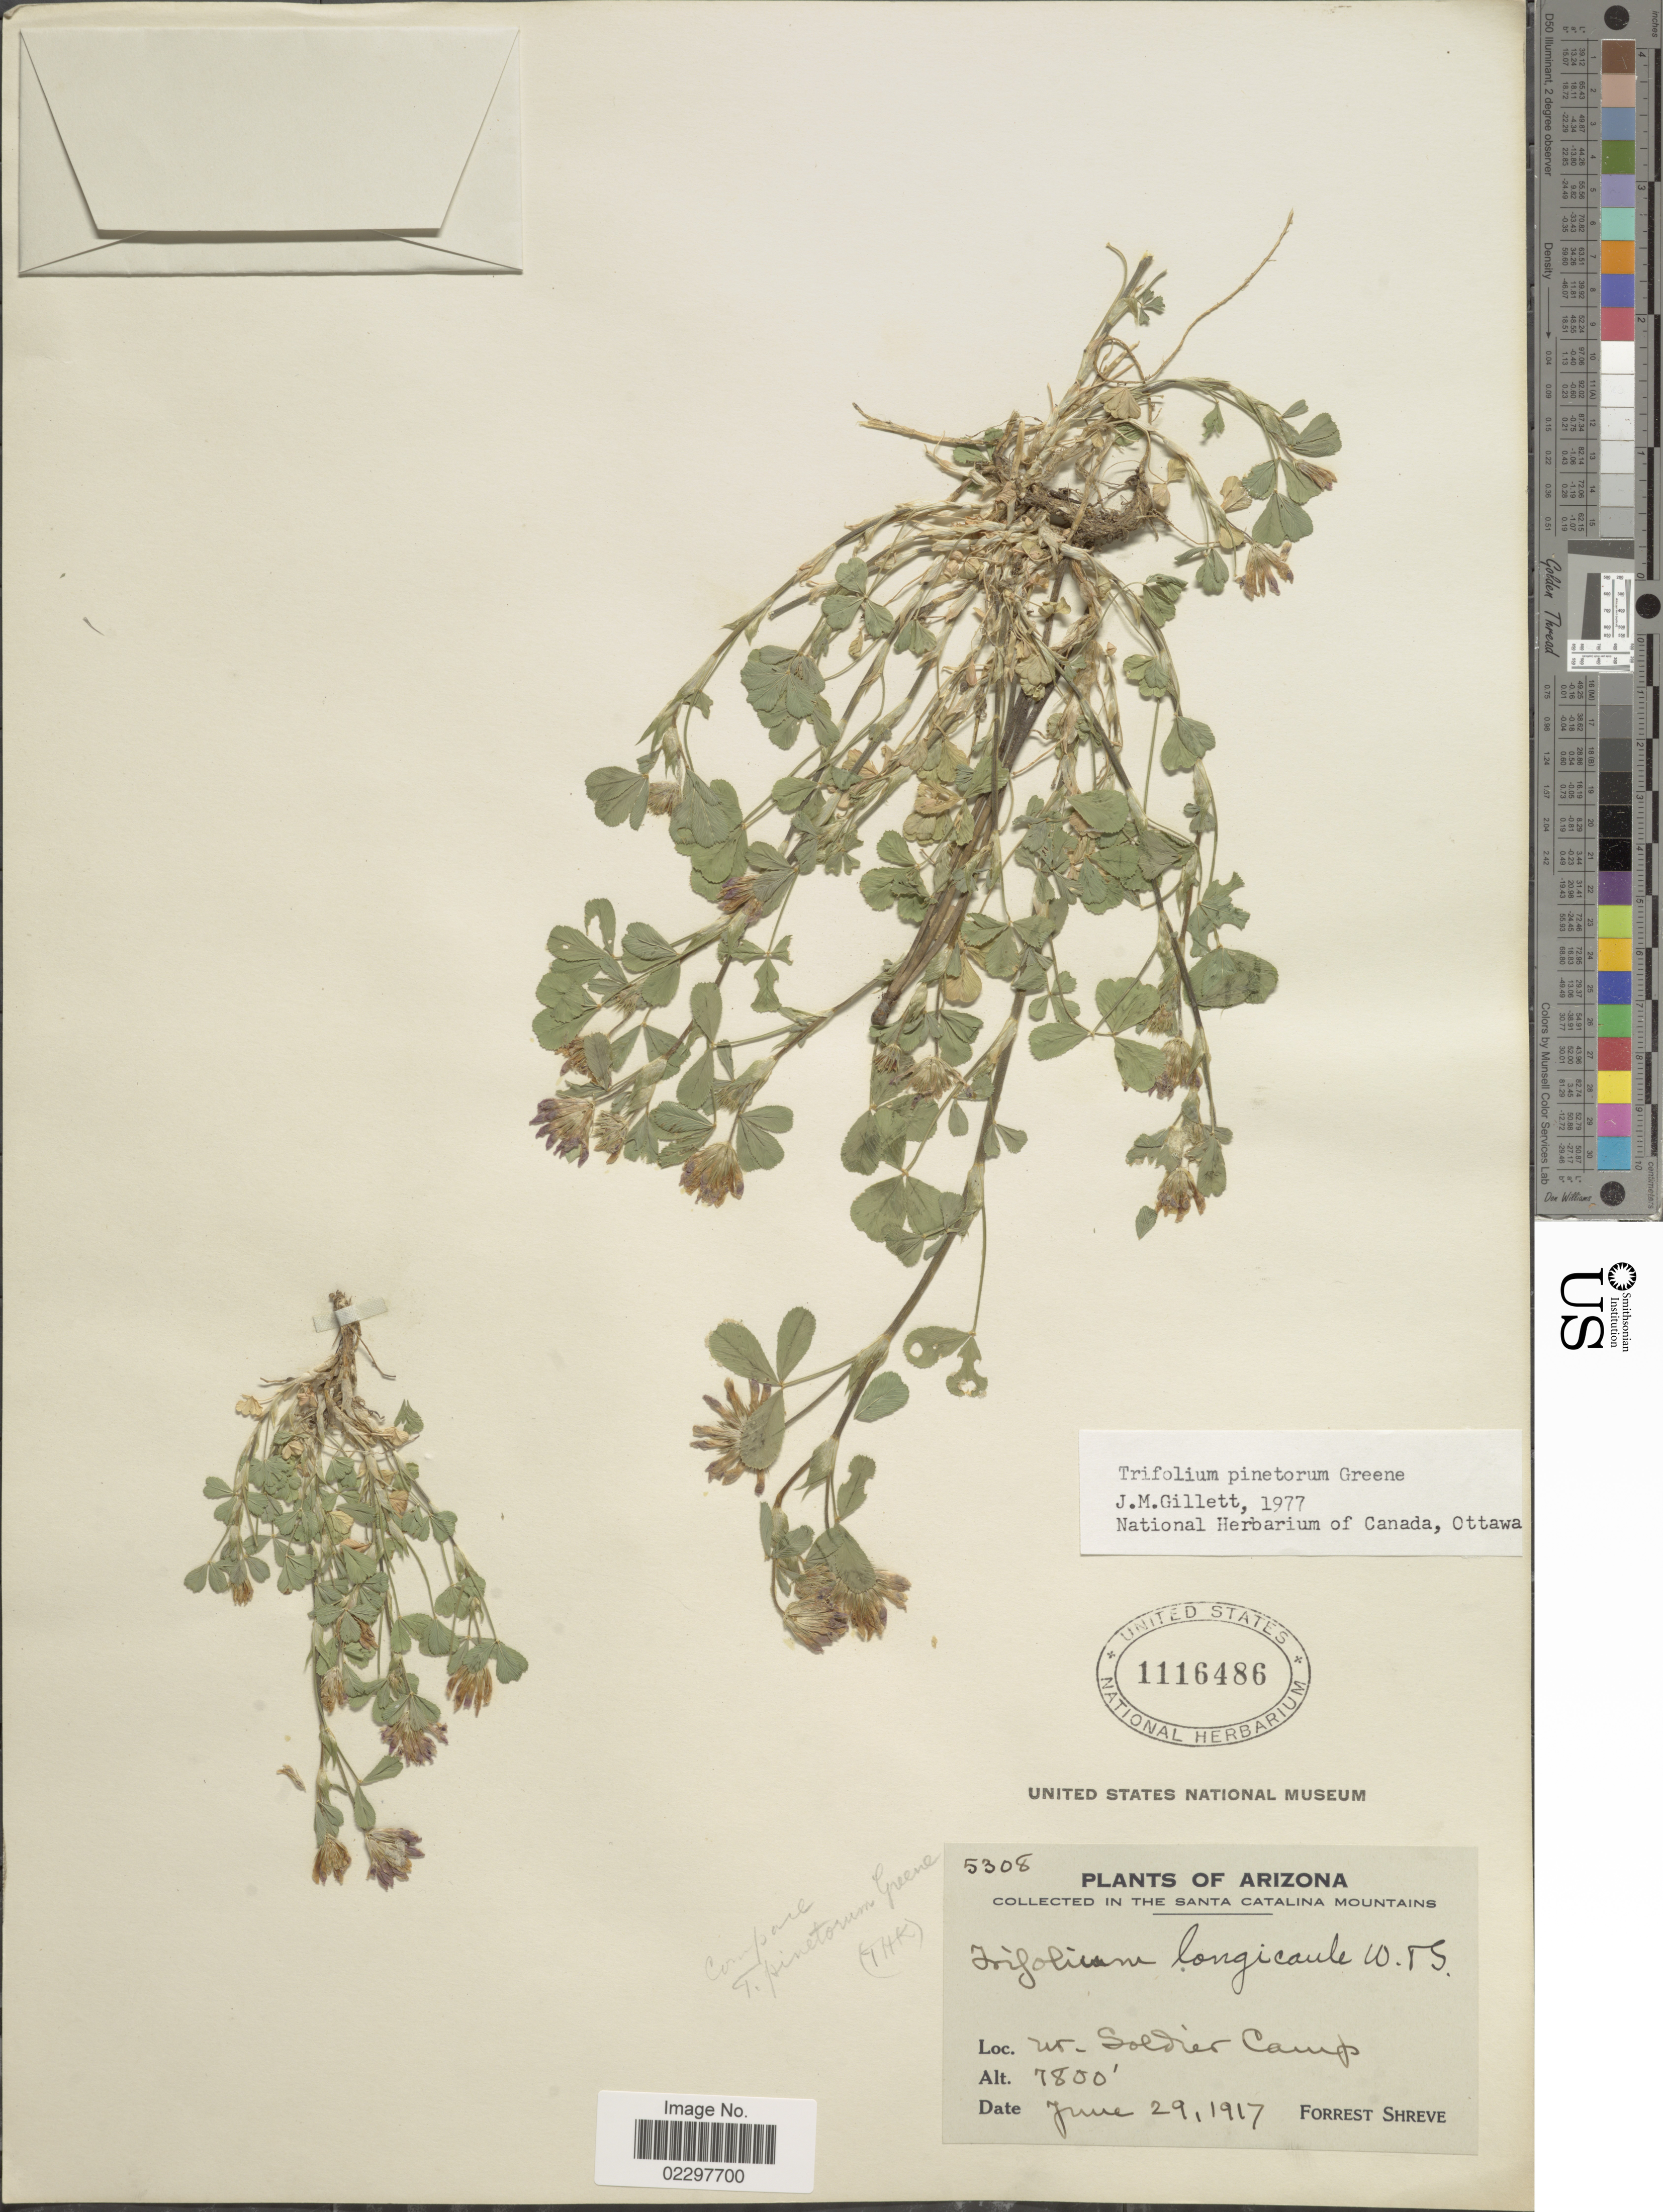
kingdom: Plantae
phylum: Tracheophyta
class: Magnoliopsida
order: Fabales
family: Fabaceae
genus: Trifolium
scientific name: Trifolium pinetorum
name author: Greene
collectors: F. Shreve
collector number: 5308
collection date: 1917-06-29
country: United States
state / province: Arizona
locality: In the Santa Catalina Mountains, Mt Soldier Camp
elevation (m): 2377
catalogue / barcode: US 1116486